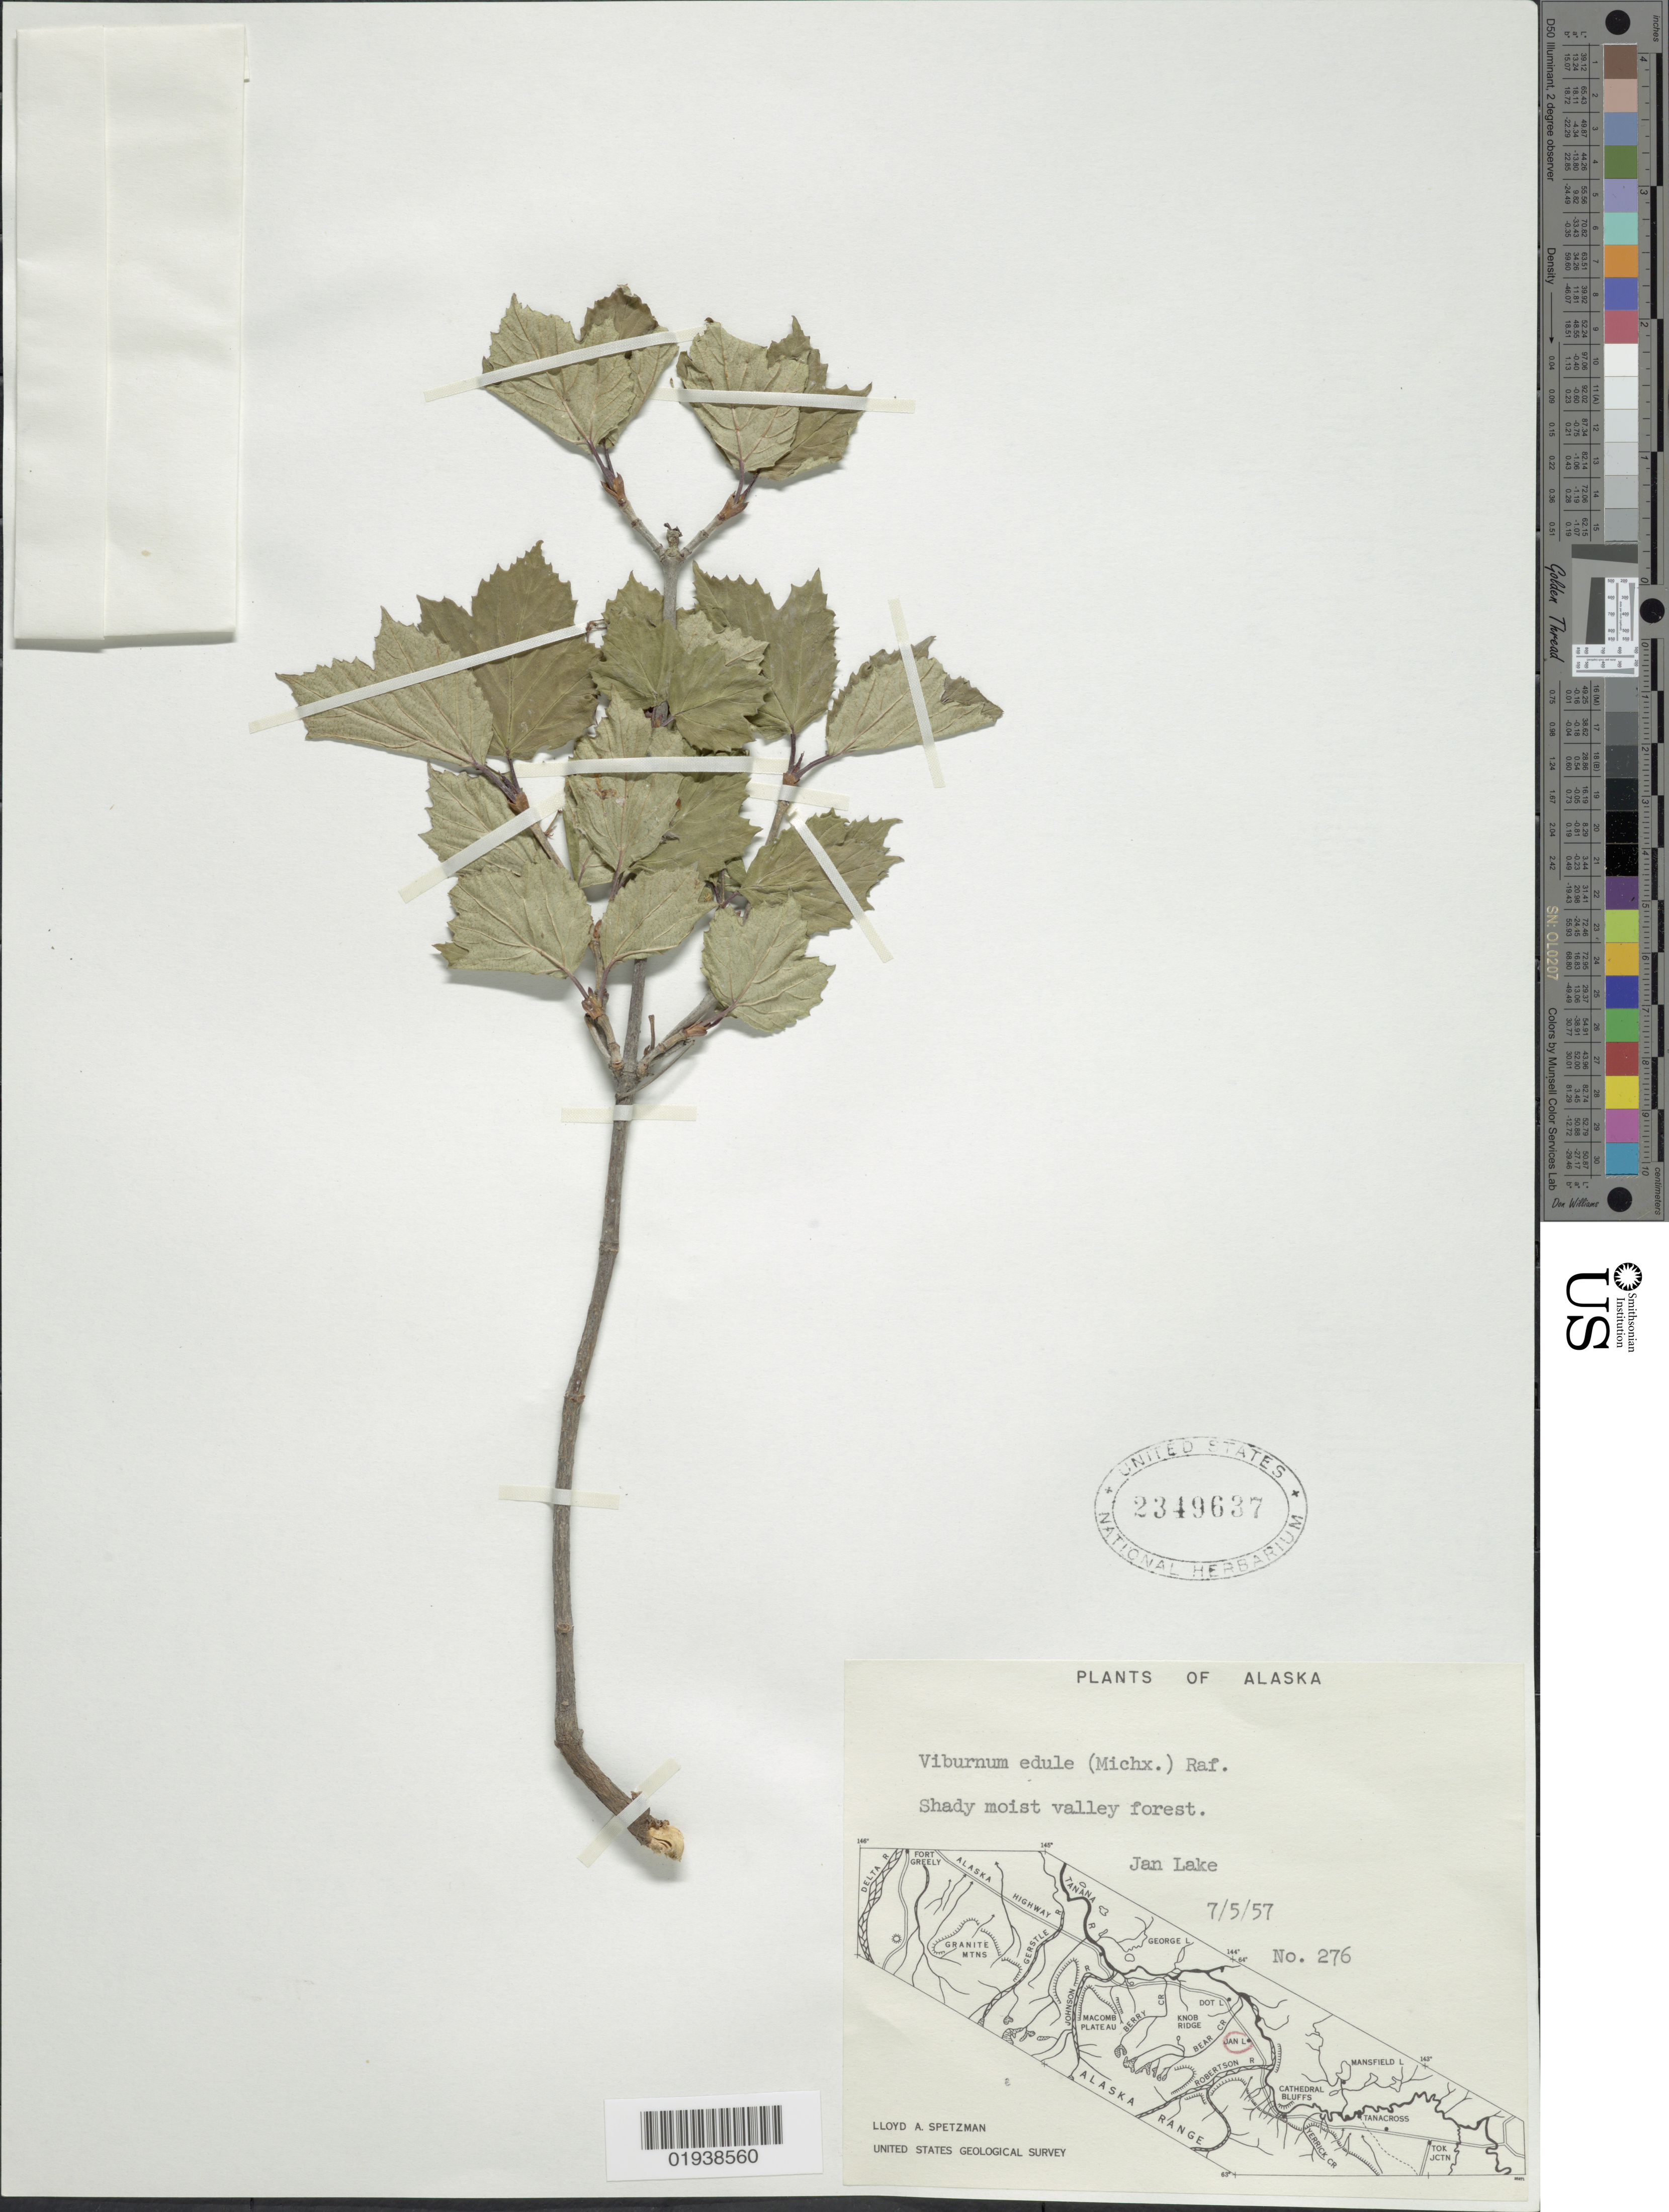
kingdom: Plantae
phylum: Tracheophyta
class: Magnoliopsida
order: Dipsacales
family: Viburnaceae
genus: Viburnum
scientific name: Viburnum edule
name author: (Michx.) Raf.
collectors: L. Spetzman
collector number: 276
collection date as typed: Transcribed d/m/y: 5/7/57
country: United States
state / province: Alaska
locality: Jan Lake.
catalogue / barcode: US 2349637